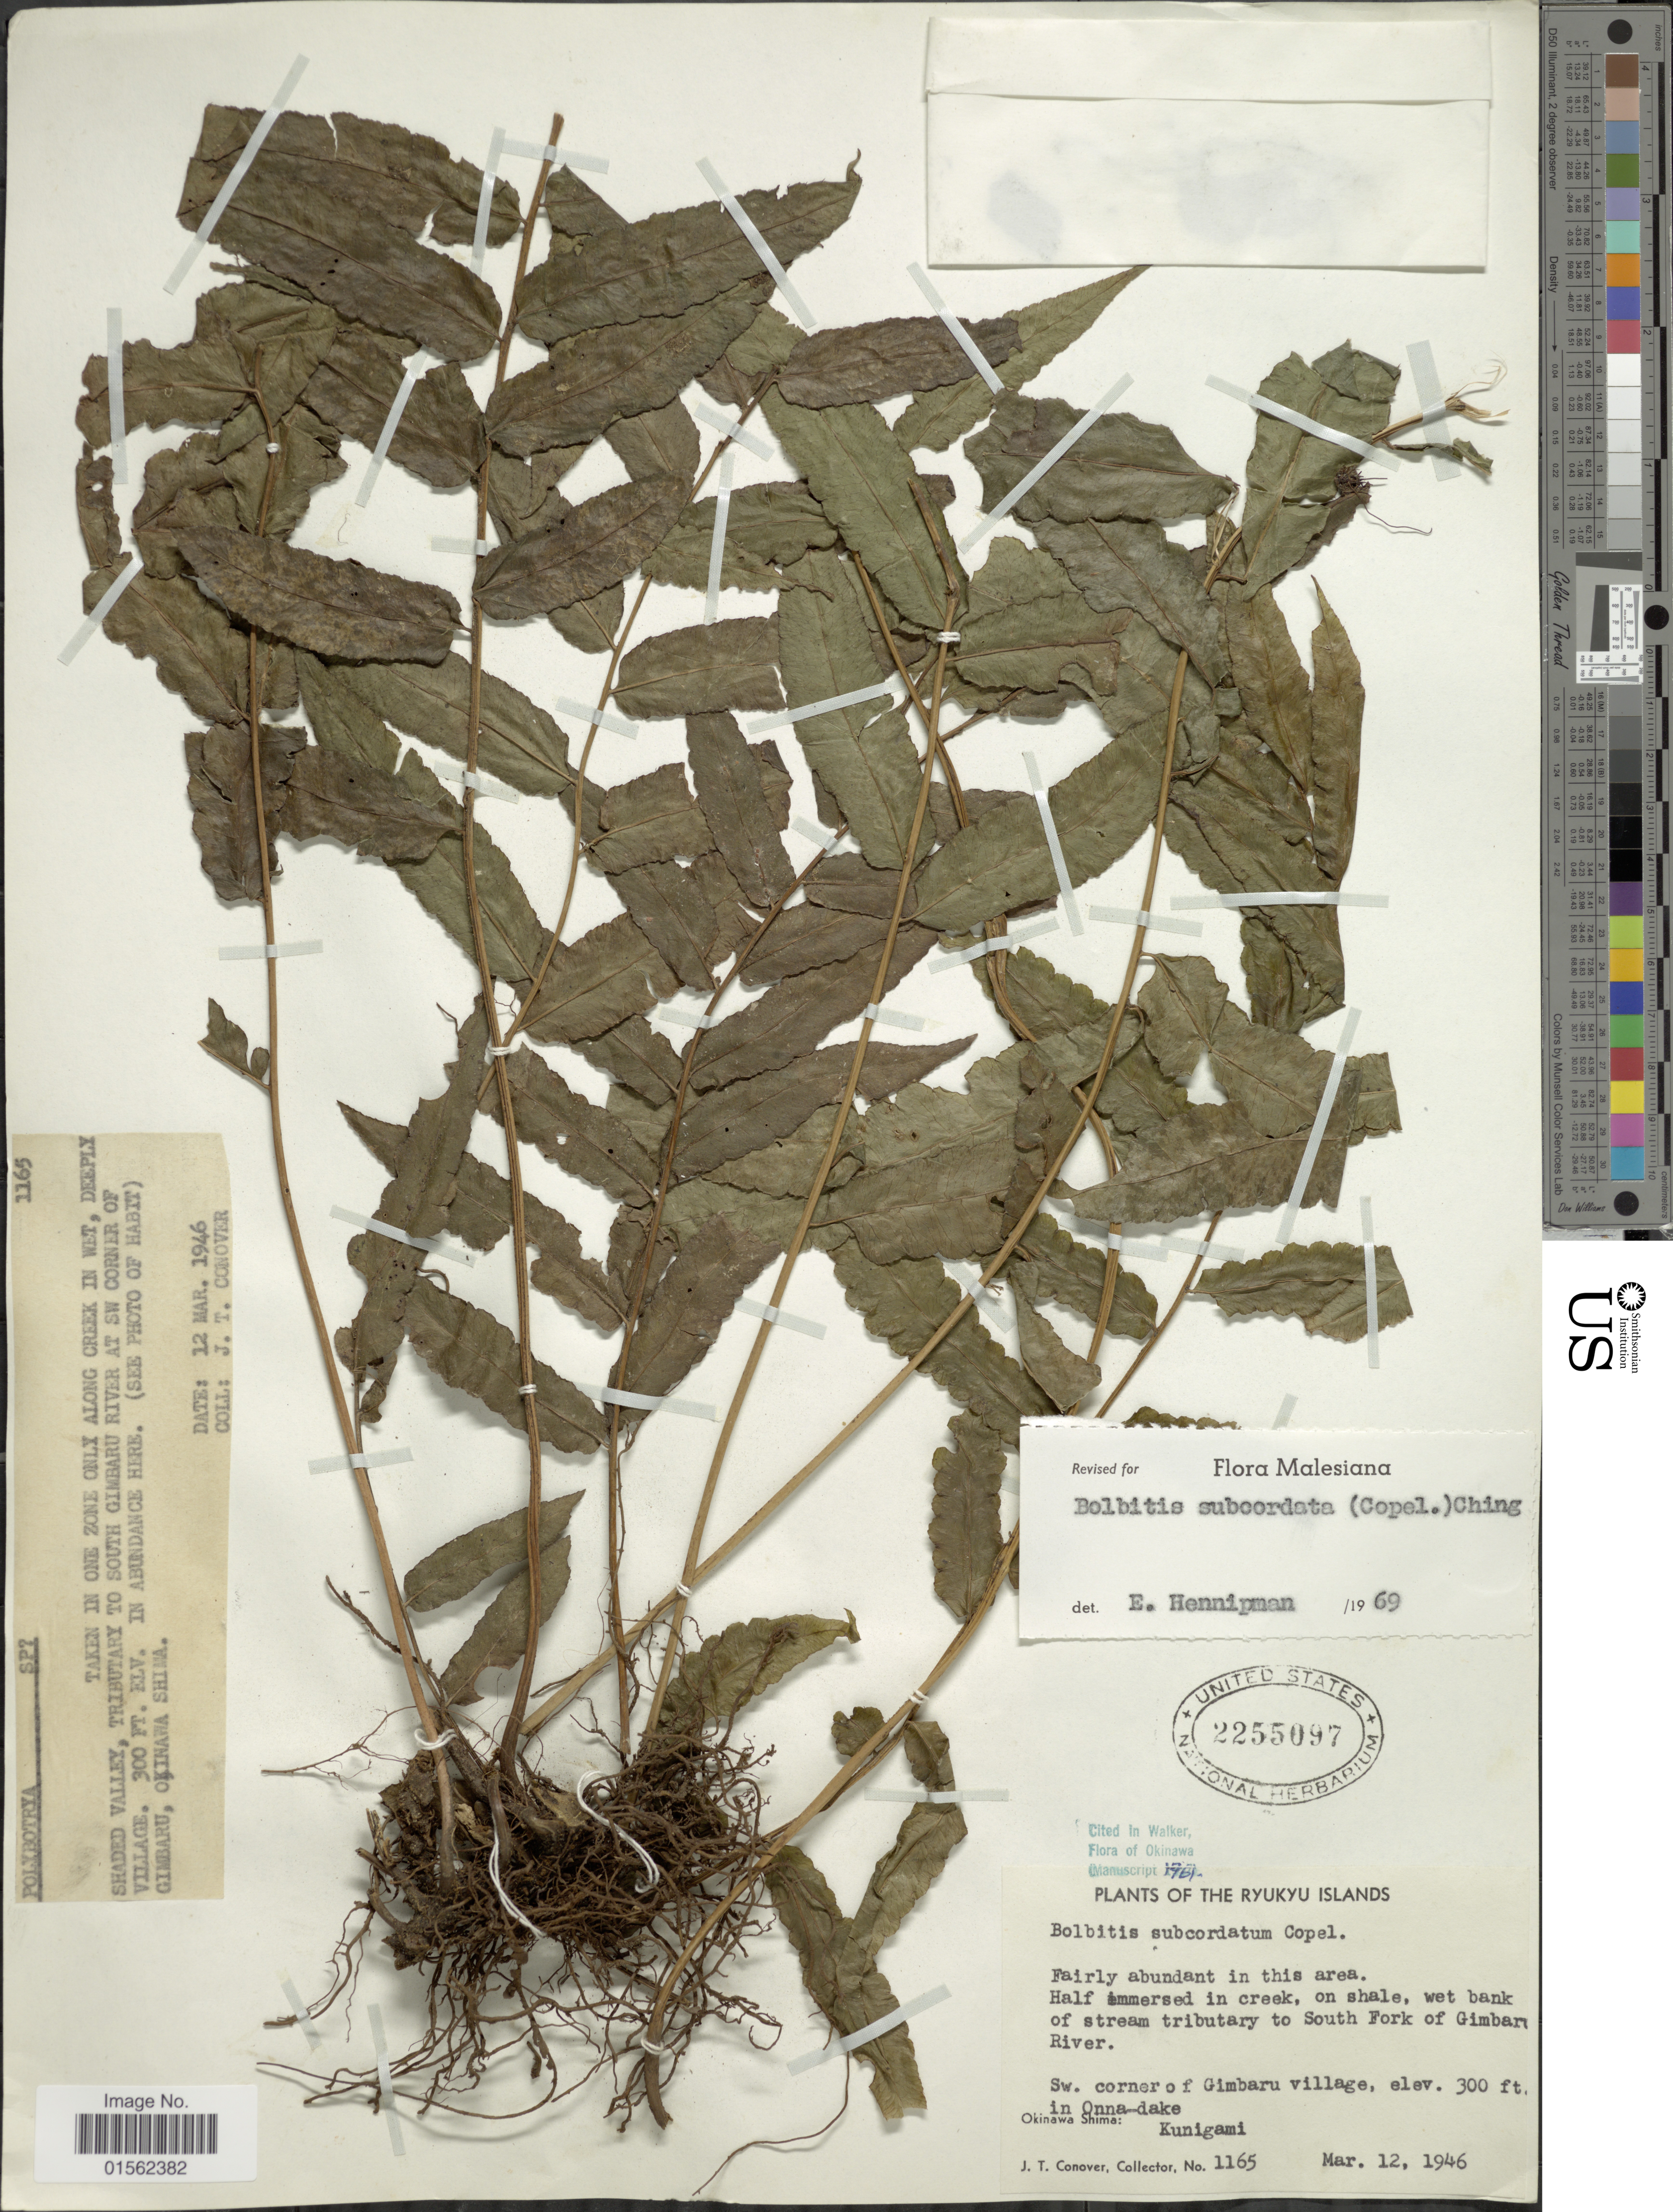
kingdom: Plantae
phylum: Tracheophyta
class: Polypodiopsida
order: Polypodiales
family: Dryopteridaceae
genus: Bolbitis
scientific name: Bolbitis subcordata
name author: (Copel.) Ching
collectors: J. T. Conover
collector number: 1165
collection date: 1946-03-12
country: Japan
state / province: Okinawa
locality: Ryukyu Islands, half immersed in creek, on shale, wet bank of stream tributary to South Fork of Gimban River, Sw corner of Gimbaru village in Onna-dake, Okinawa Shima: Kunigami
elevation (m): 91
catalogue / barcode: US 2255097